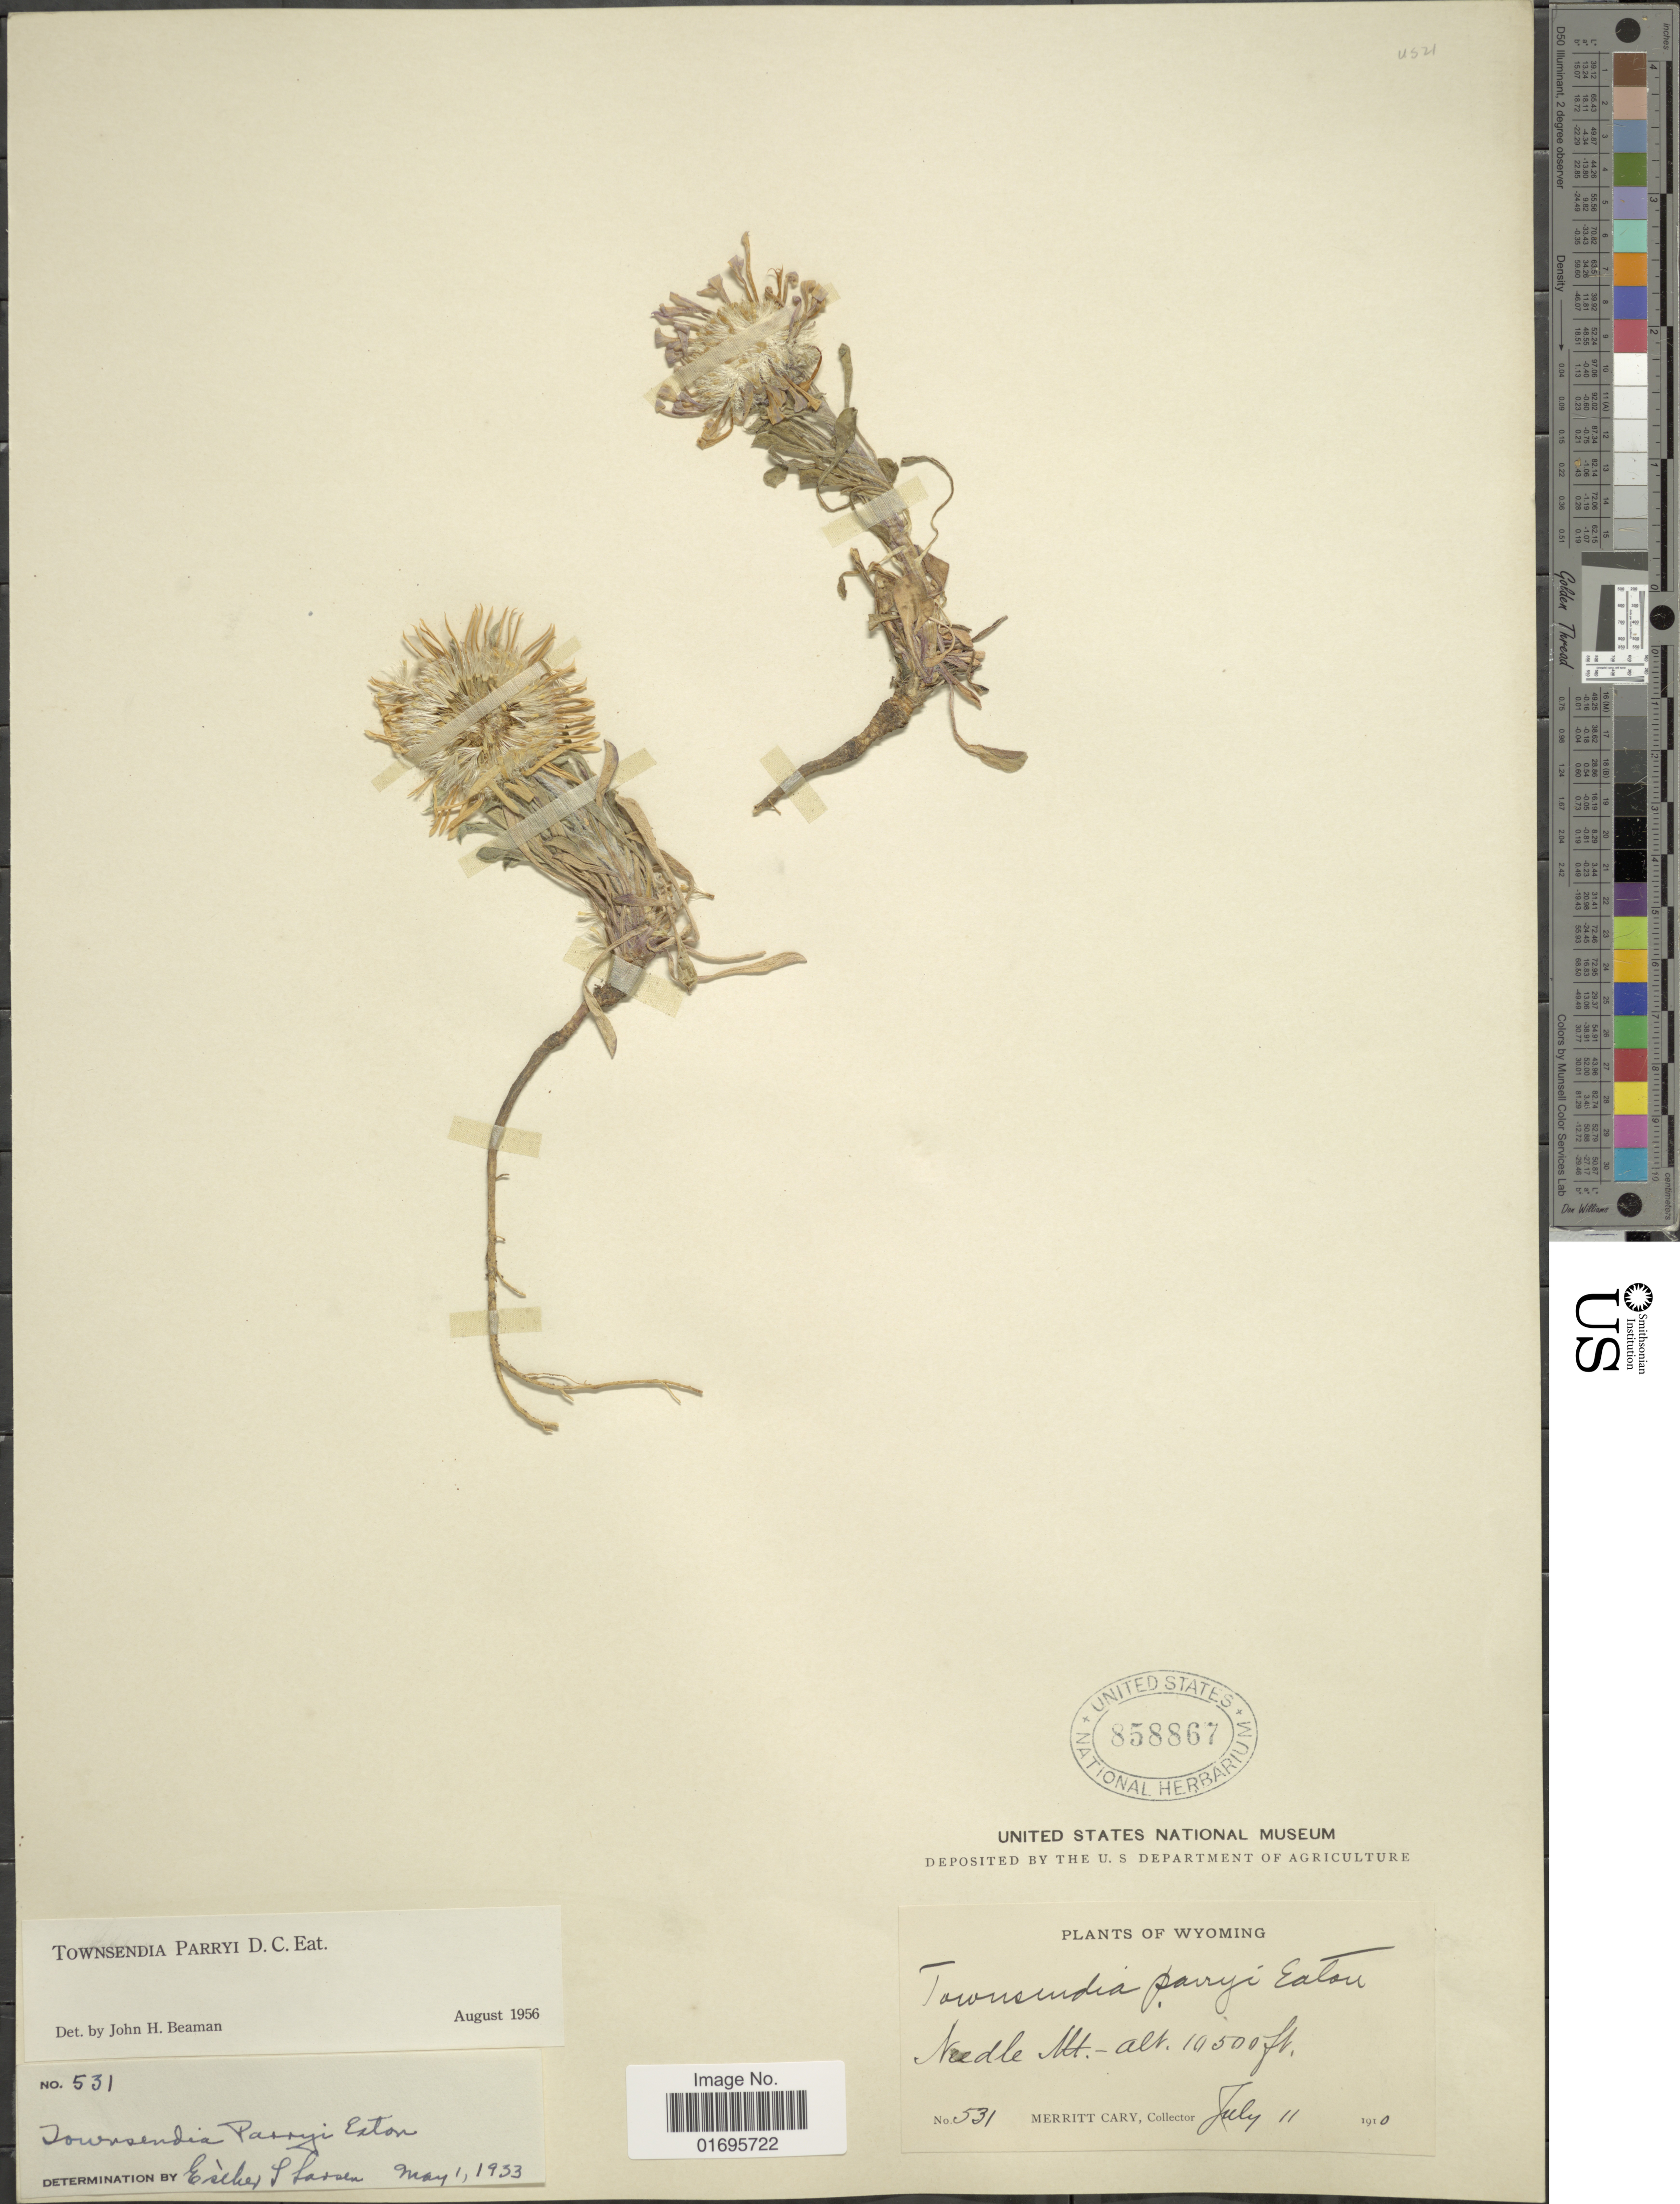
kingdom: Plantae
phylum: Tracheophyta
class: Magnoliopsida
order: Asterales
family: Asteraceae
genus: Townsendia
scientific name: Townsendia parryi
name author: D.C. Eaton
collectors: M. Cary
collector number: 531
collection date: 1910-07-11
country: United States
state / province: Wyoming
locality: Needle Mt.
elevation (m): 3200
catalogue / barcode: US 858867